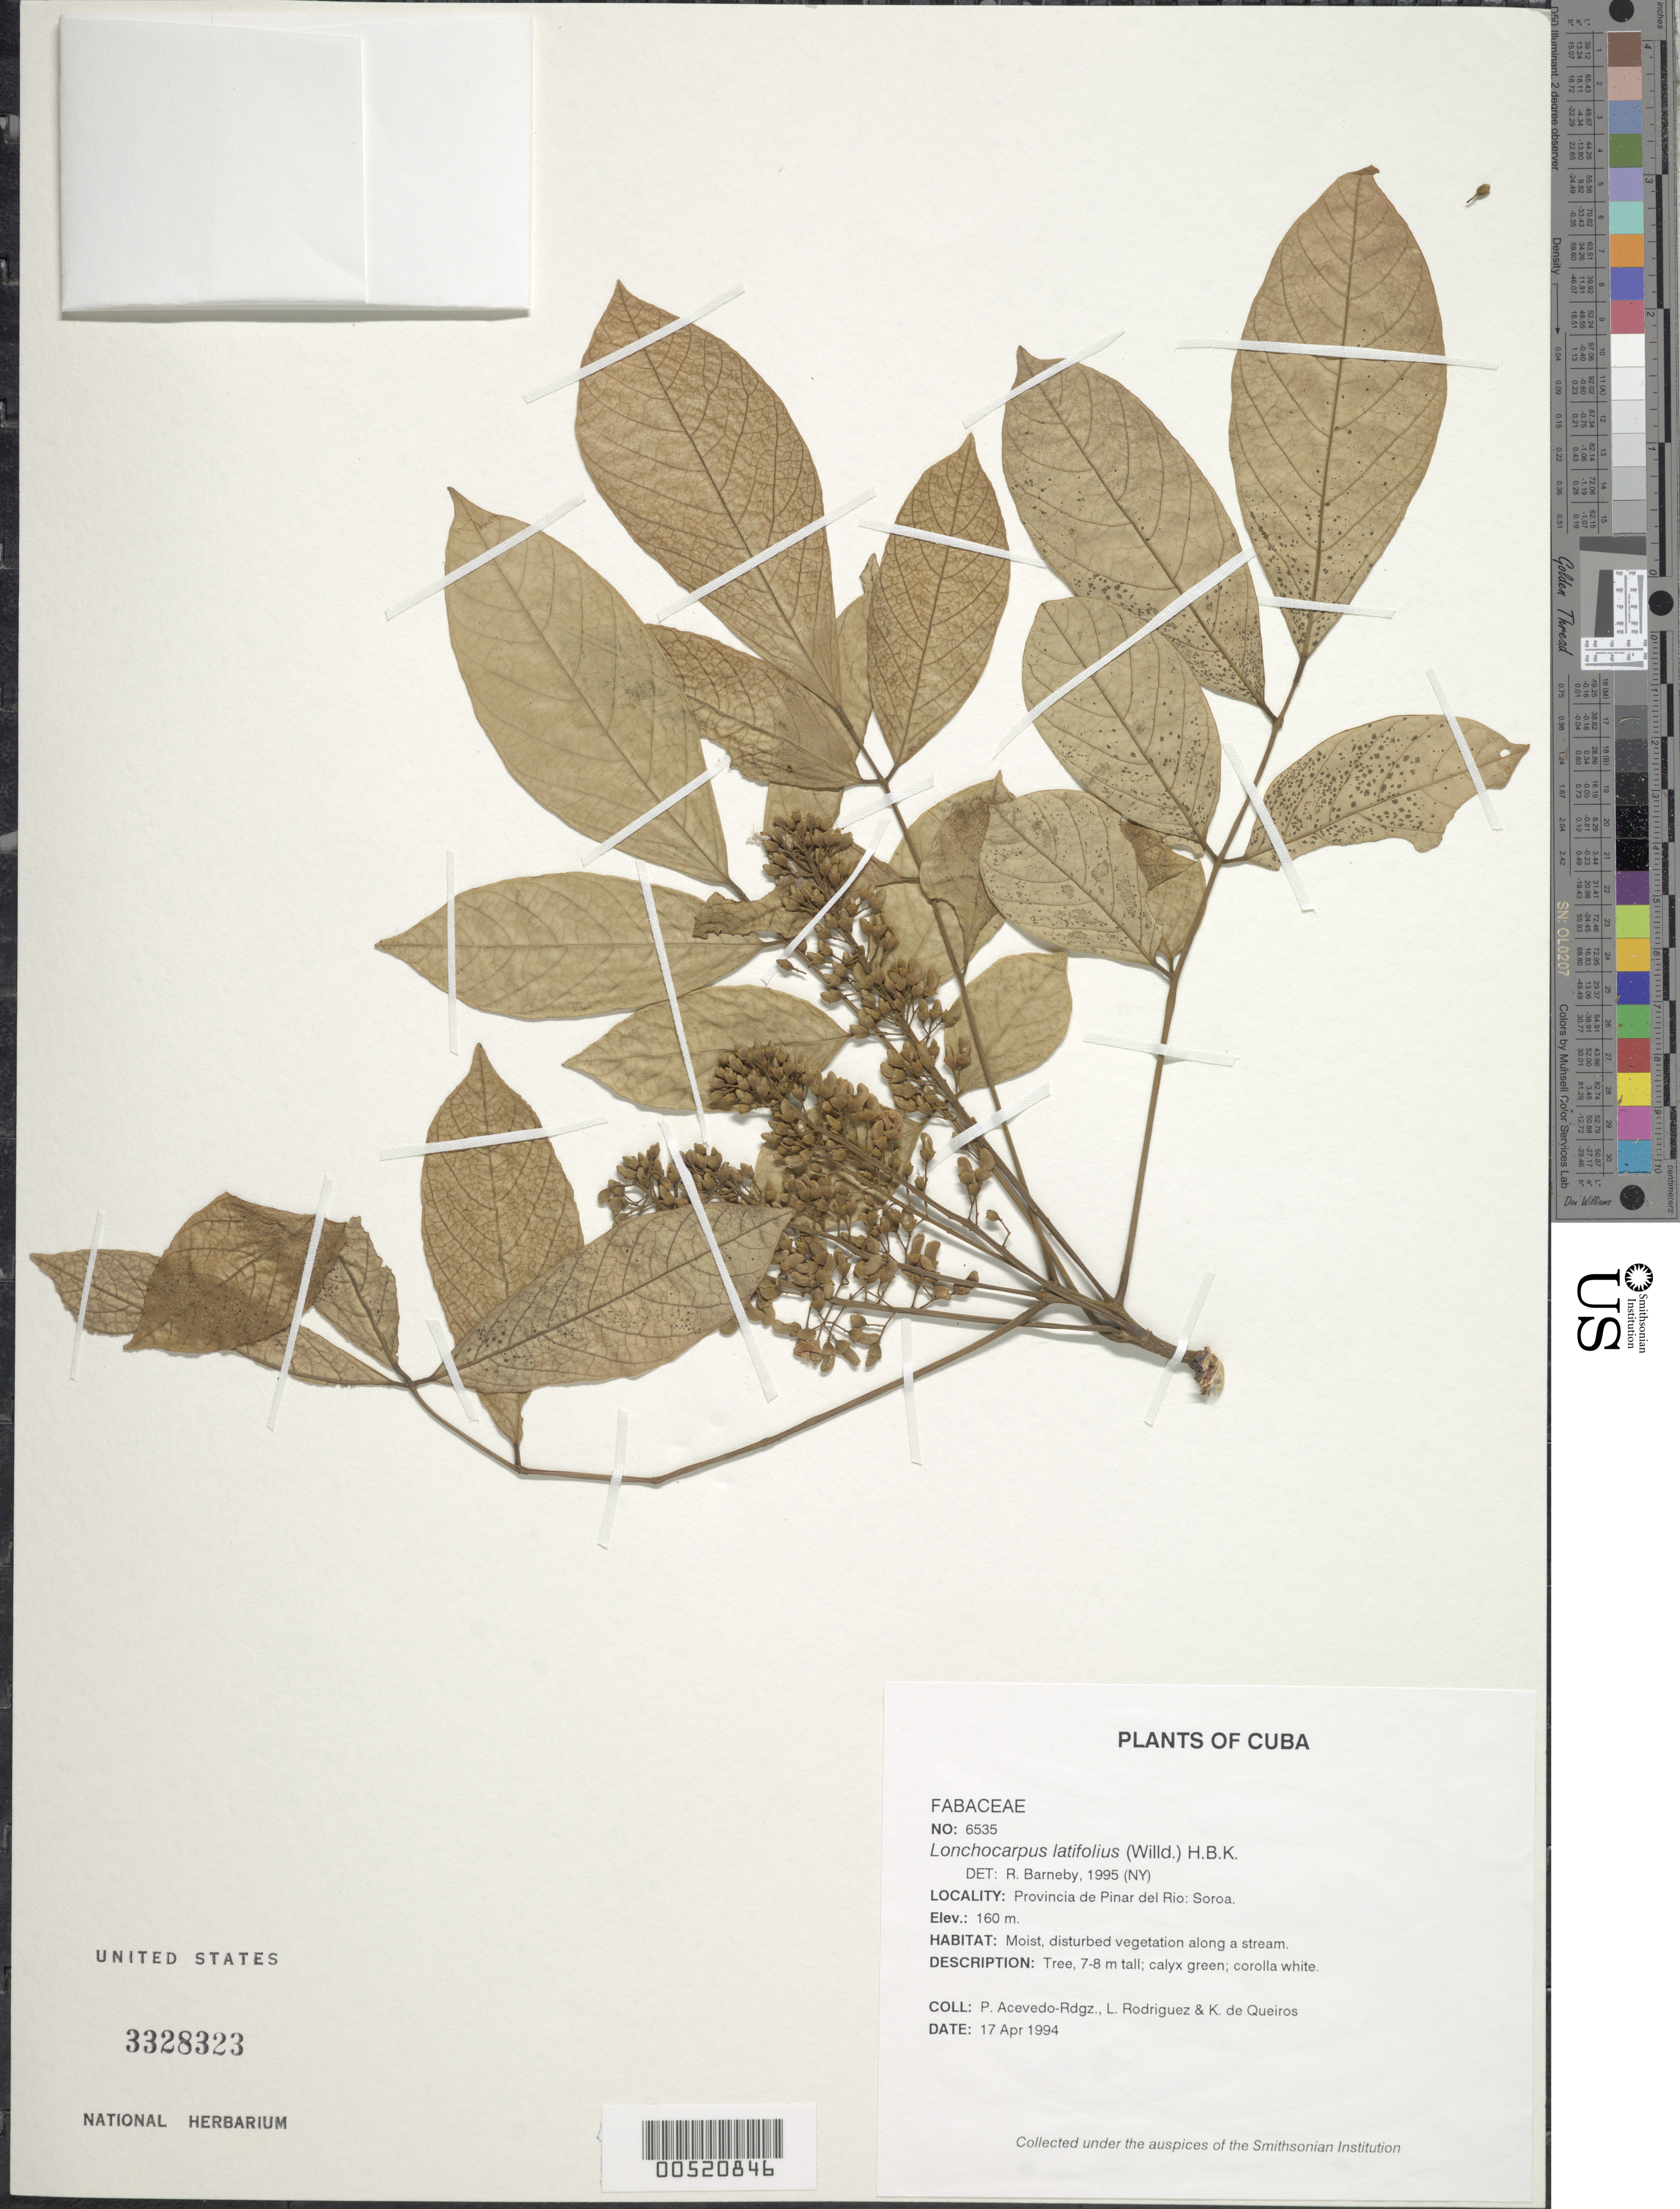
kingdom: Plantae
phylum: Tracheophyta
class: Magnoliopsida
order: Fabales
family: Fabaceae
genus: Lonchocarpus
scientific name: Lonchocarpus latifolius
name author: (Willd.) Kunth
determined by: Barneby, Rupert C., (NY)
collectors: P. Acevedo-Rodr., L. Rodriguez & K. De Queiroz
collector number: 6535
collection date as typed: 17 Apr 1994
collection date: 1994-04-17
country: Cuba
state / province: Pinar del Rio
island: Cuba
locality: Provincia de Pinar del Río; Soroa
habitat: Moist, disturbed vegetation along a stream.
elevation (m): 160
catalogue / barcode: US 3328323